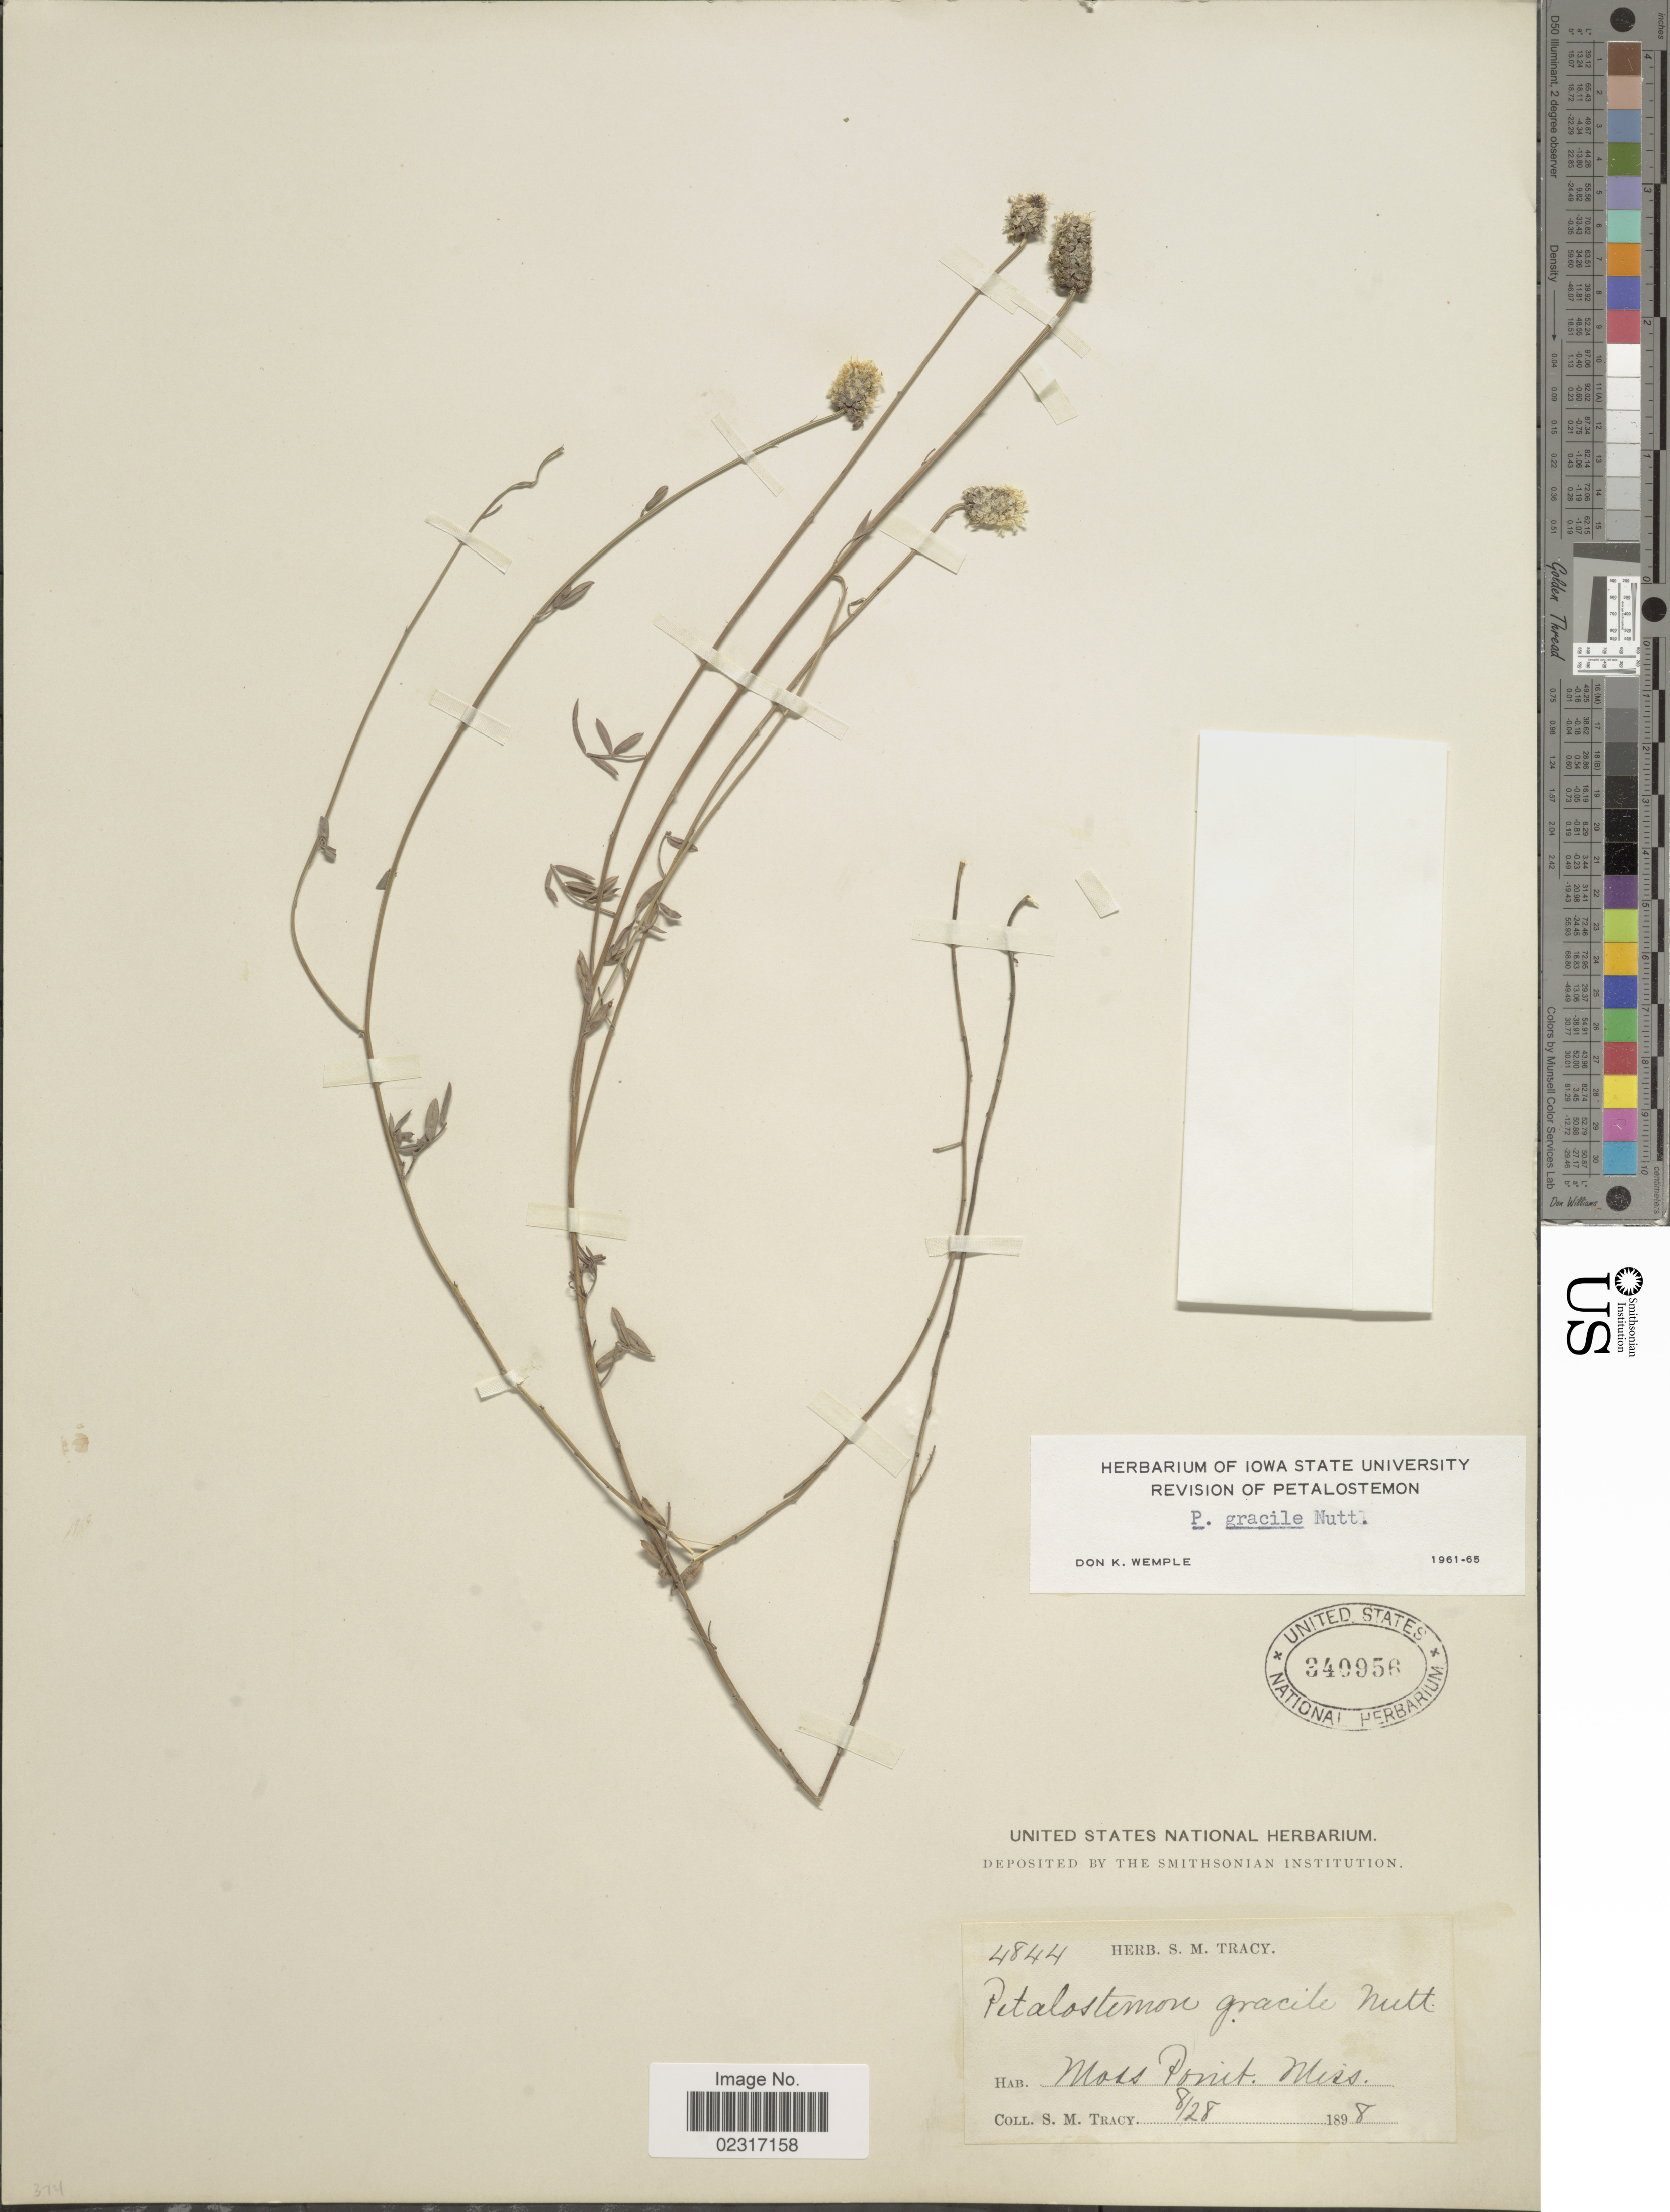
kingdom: Plantae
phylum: Tracheophyta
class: Magnoliopsida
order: Fabales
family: Fabaceae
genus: Dalea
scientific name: Dalea carnea var. gracilis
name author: (Nutt.) Barneby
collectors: S. M. Tracy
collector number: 4844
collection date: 1898-08-28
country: United States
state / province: Mississippi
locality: Moss Point. Miss.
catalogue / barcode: US 340956